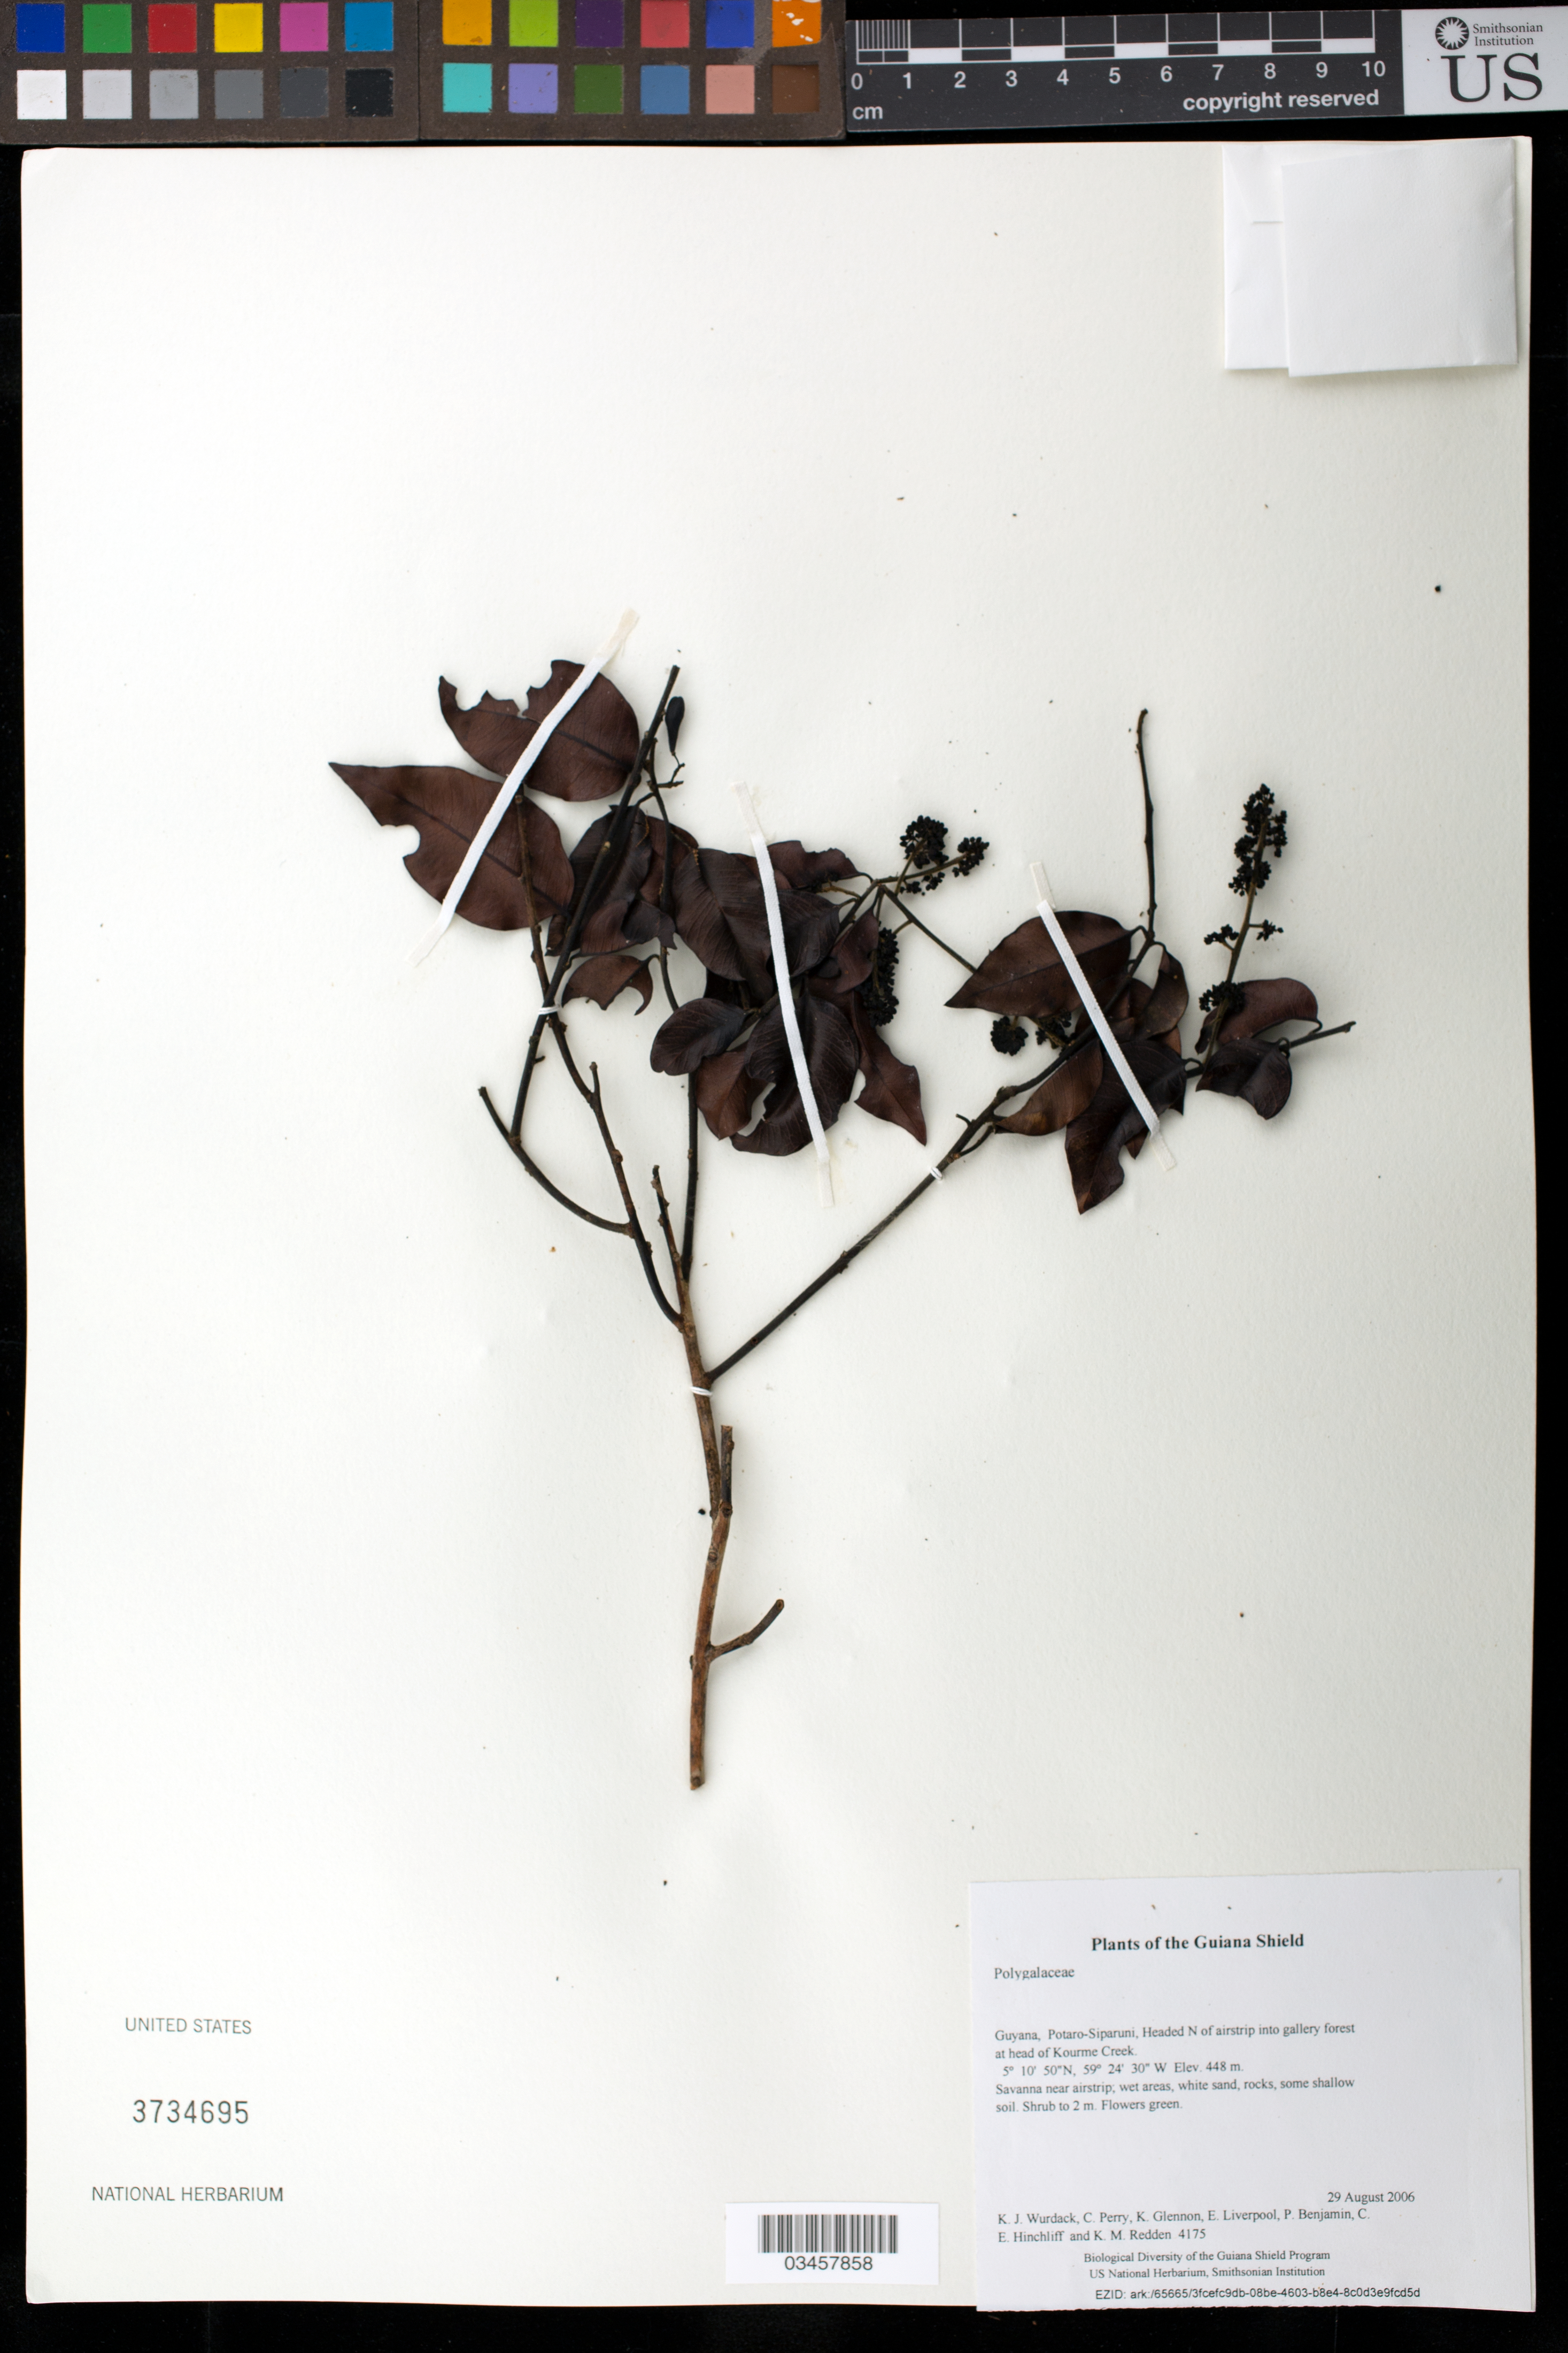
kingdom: Plantae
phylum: Tracheophyta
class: Magnoliopsida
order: Fabales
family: Polygalaceae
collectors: K. Wurdack, C. Perry, K. Glennon, E. Liverpool, P. Benjamin, C. E. Hinchliff & K. M. Redden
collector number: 4175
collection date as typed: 29 August 2006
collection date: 2006-08-29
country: Guyana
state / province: Potaro-Siparuni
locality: Headed N of airstrip into gallery forest at head of Kourme Creek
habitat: Savanna near airstrip; wet areas, white sand, rocks, some shallow soil.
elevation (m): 448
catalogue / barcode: US 3734695